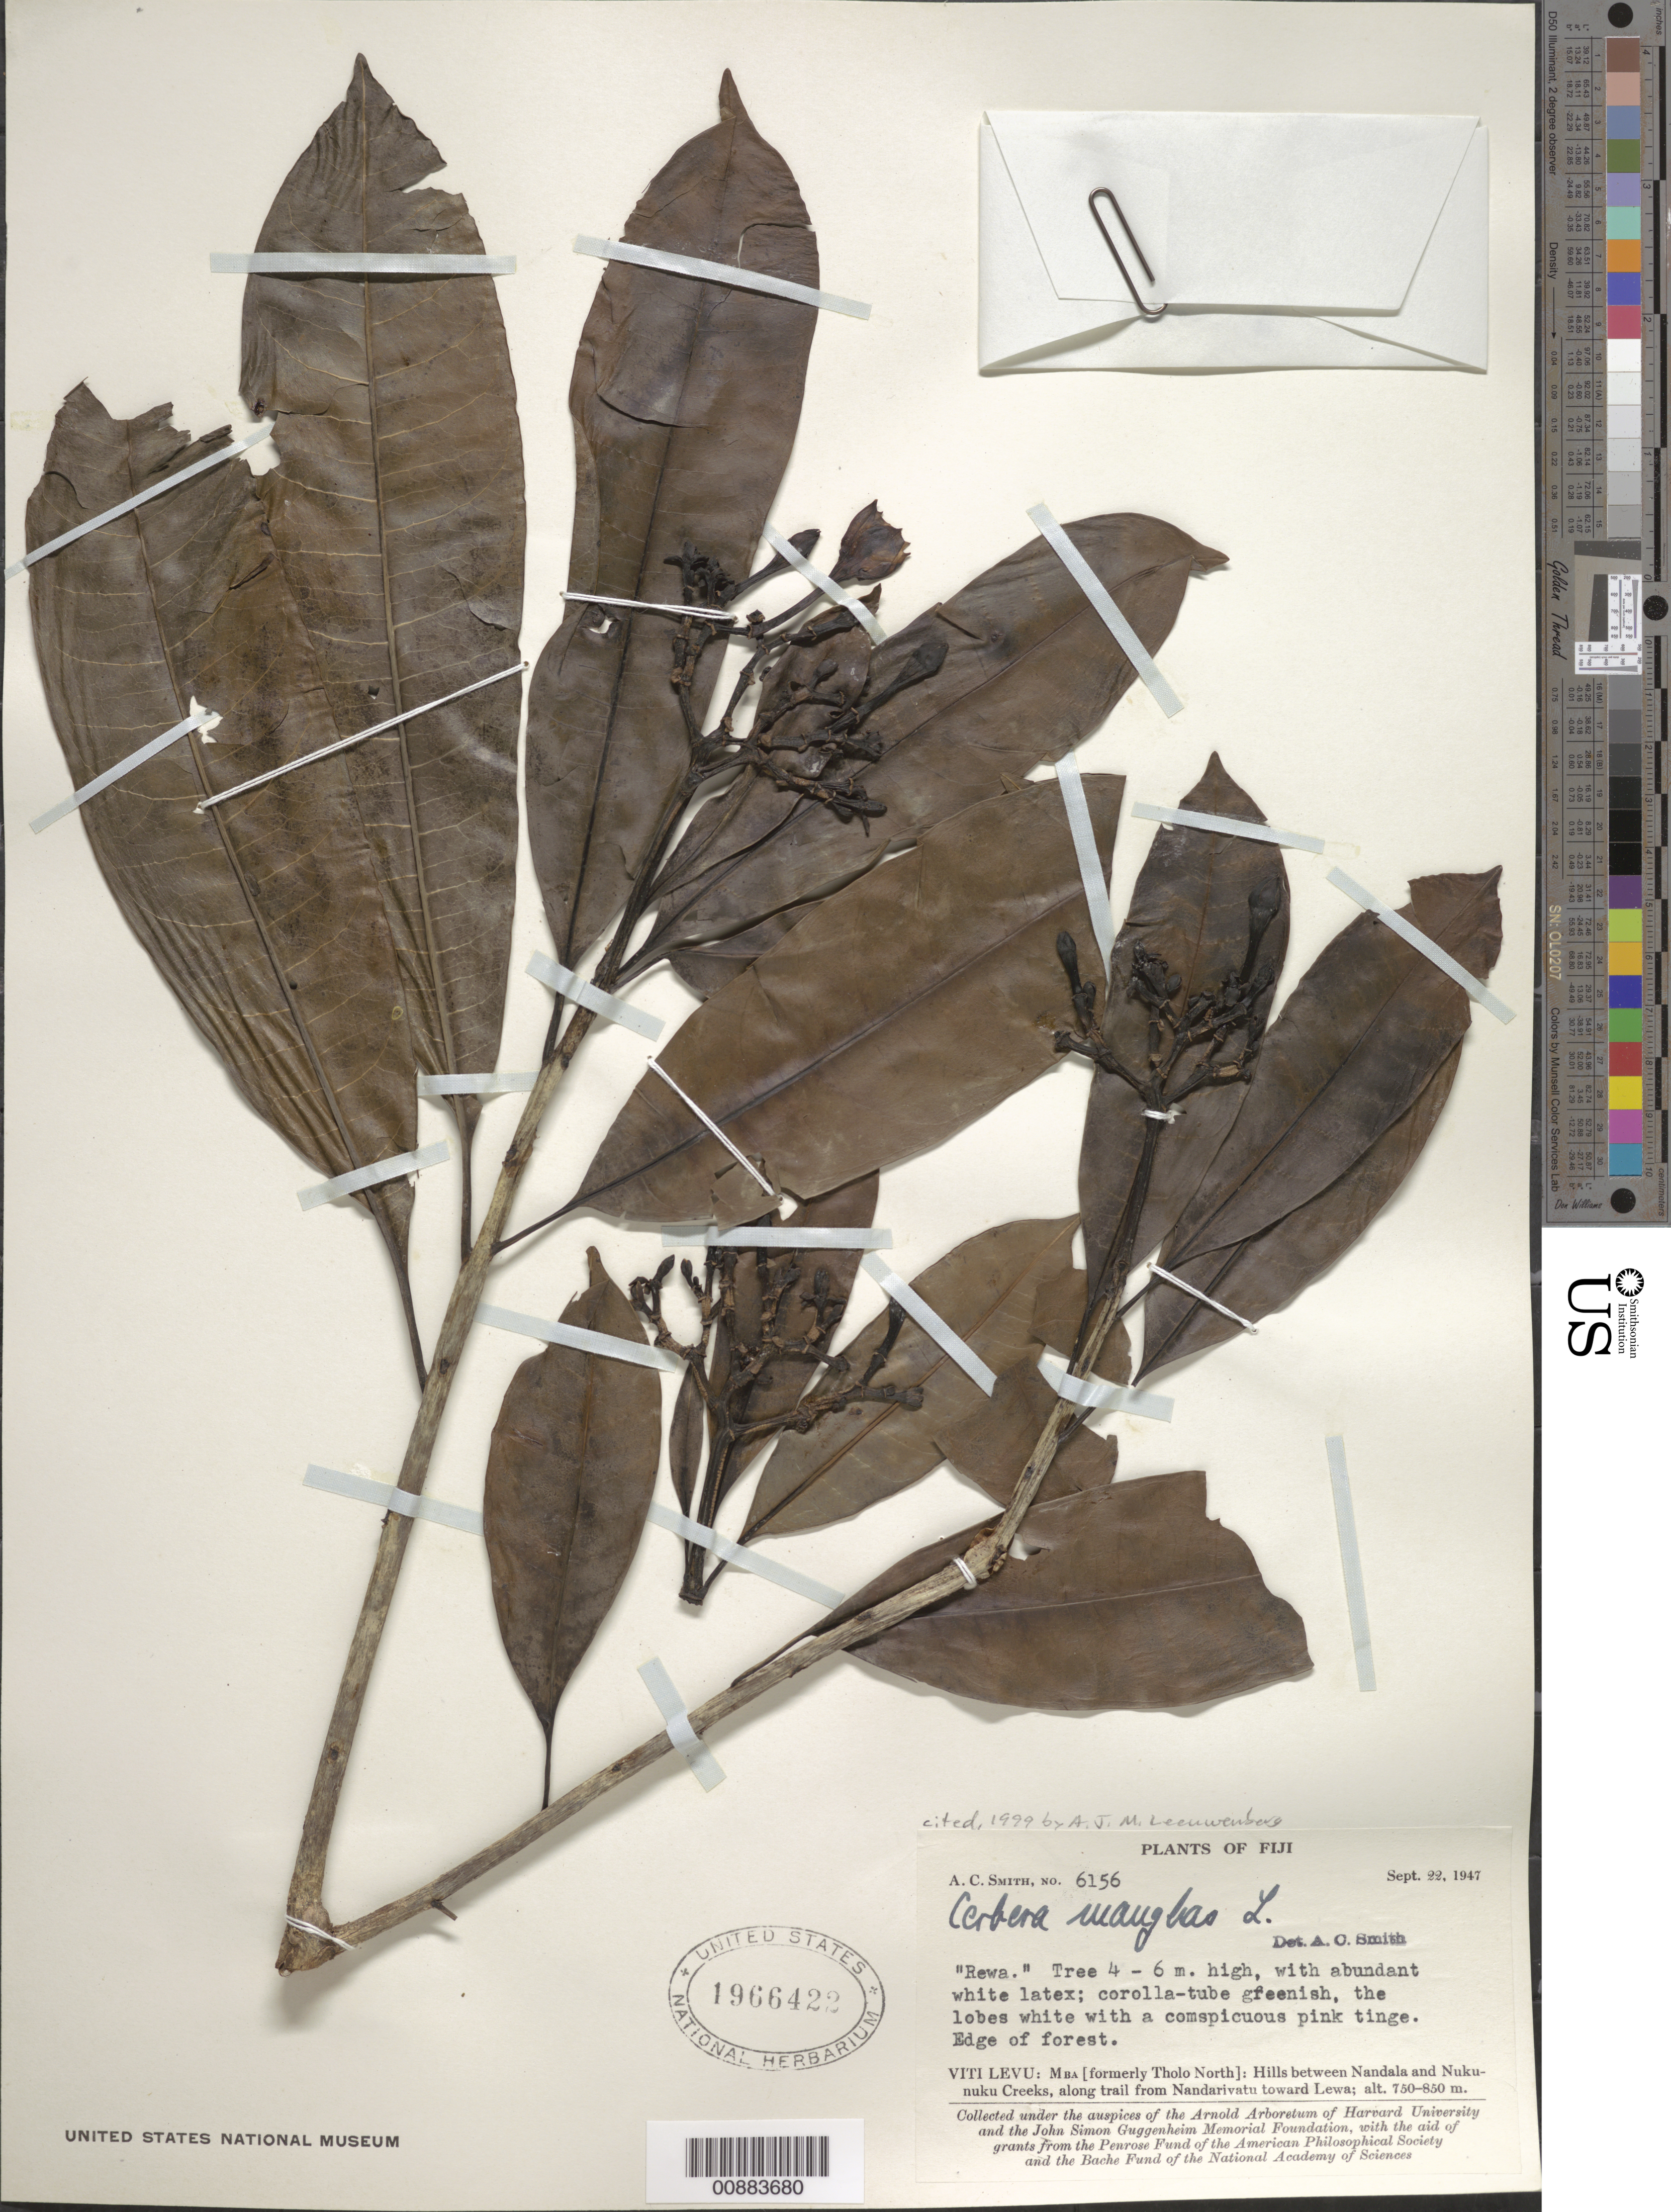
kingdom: Plantae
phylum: Tracheophyta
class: Magnoliopsida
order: Gentianales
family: Apocynaceae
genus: Cerbera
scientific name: Cerbera manghas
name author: L.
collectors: C. A. Smith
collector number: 6156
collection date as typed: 22 Sep 1947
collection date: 1947-09-22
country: Fiji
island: Viti Levu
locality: Mba (formerly Tholo North); hills between Nandala and Nukunuku Creeks, along trail from Nandarivatu toward Lewa.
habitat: Edge of forest.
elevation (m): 750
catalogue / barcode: US 1966422